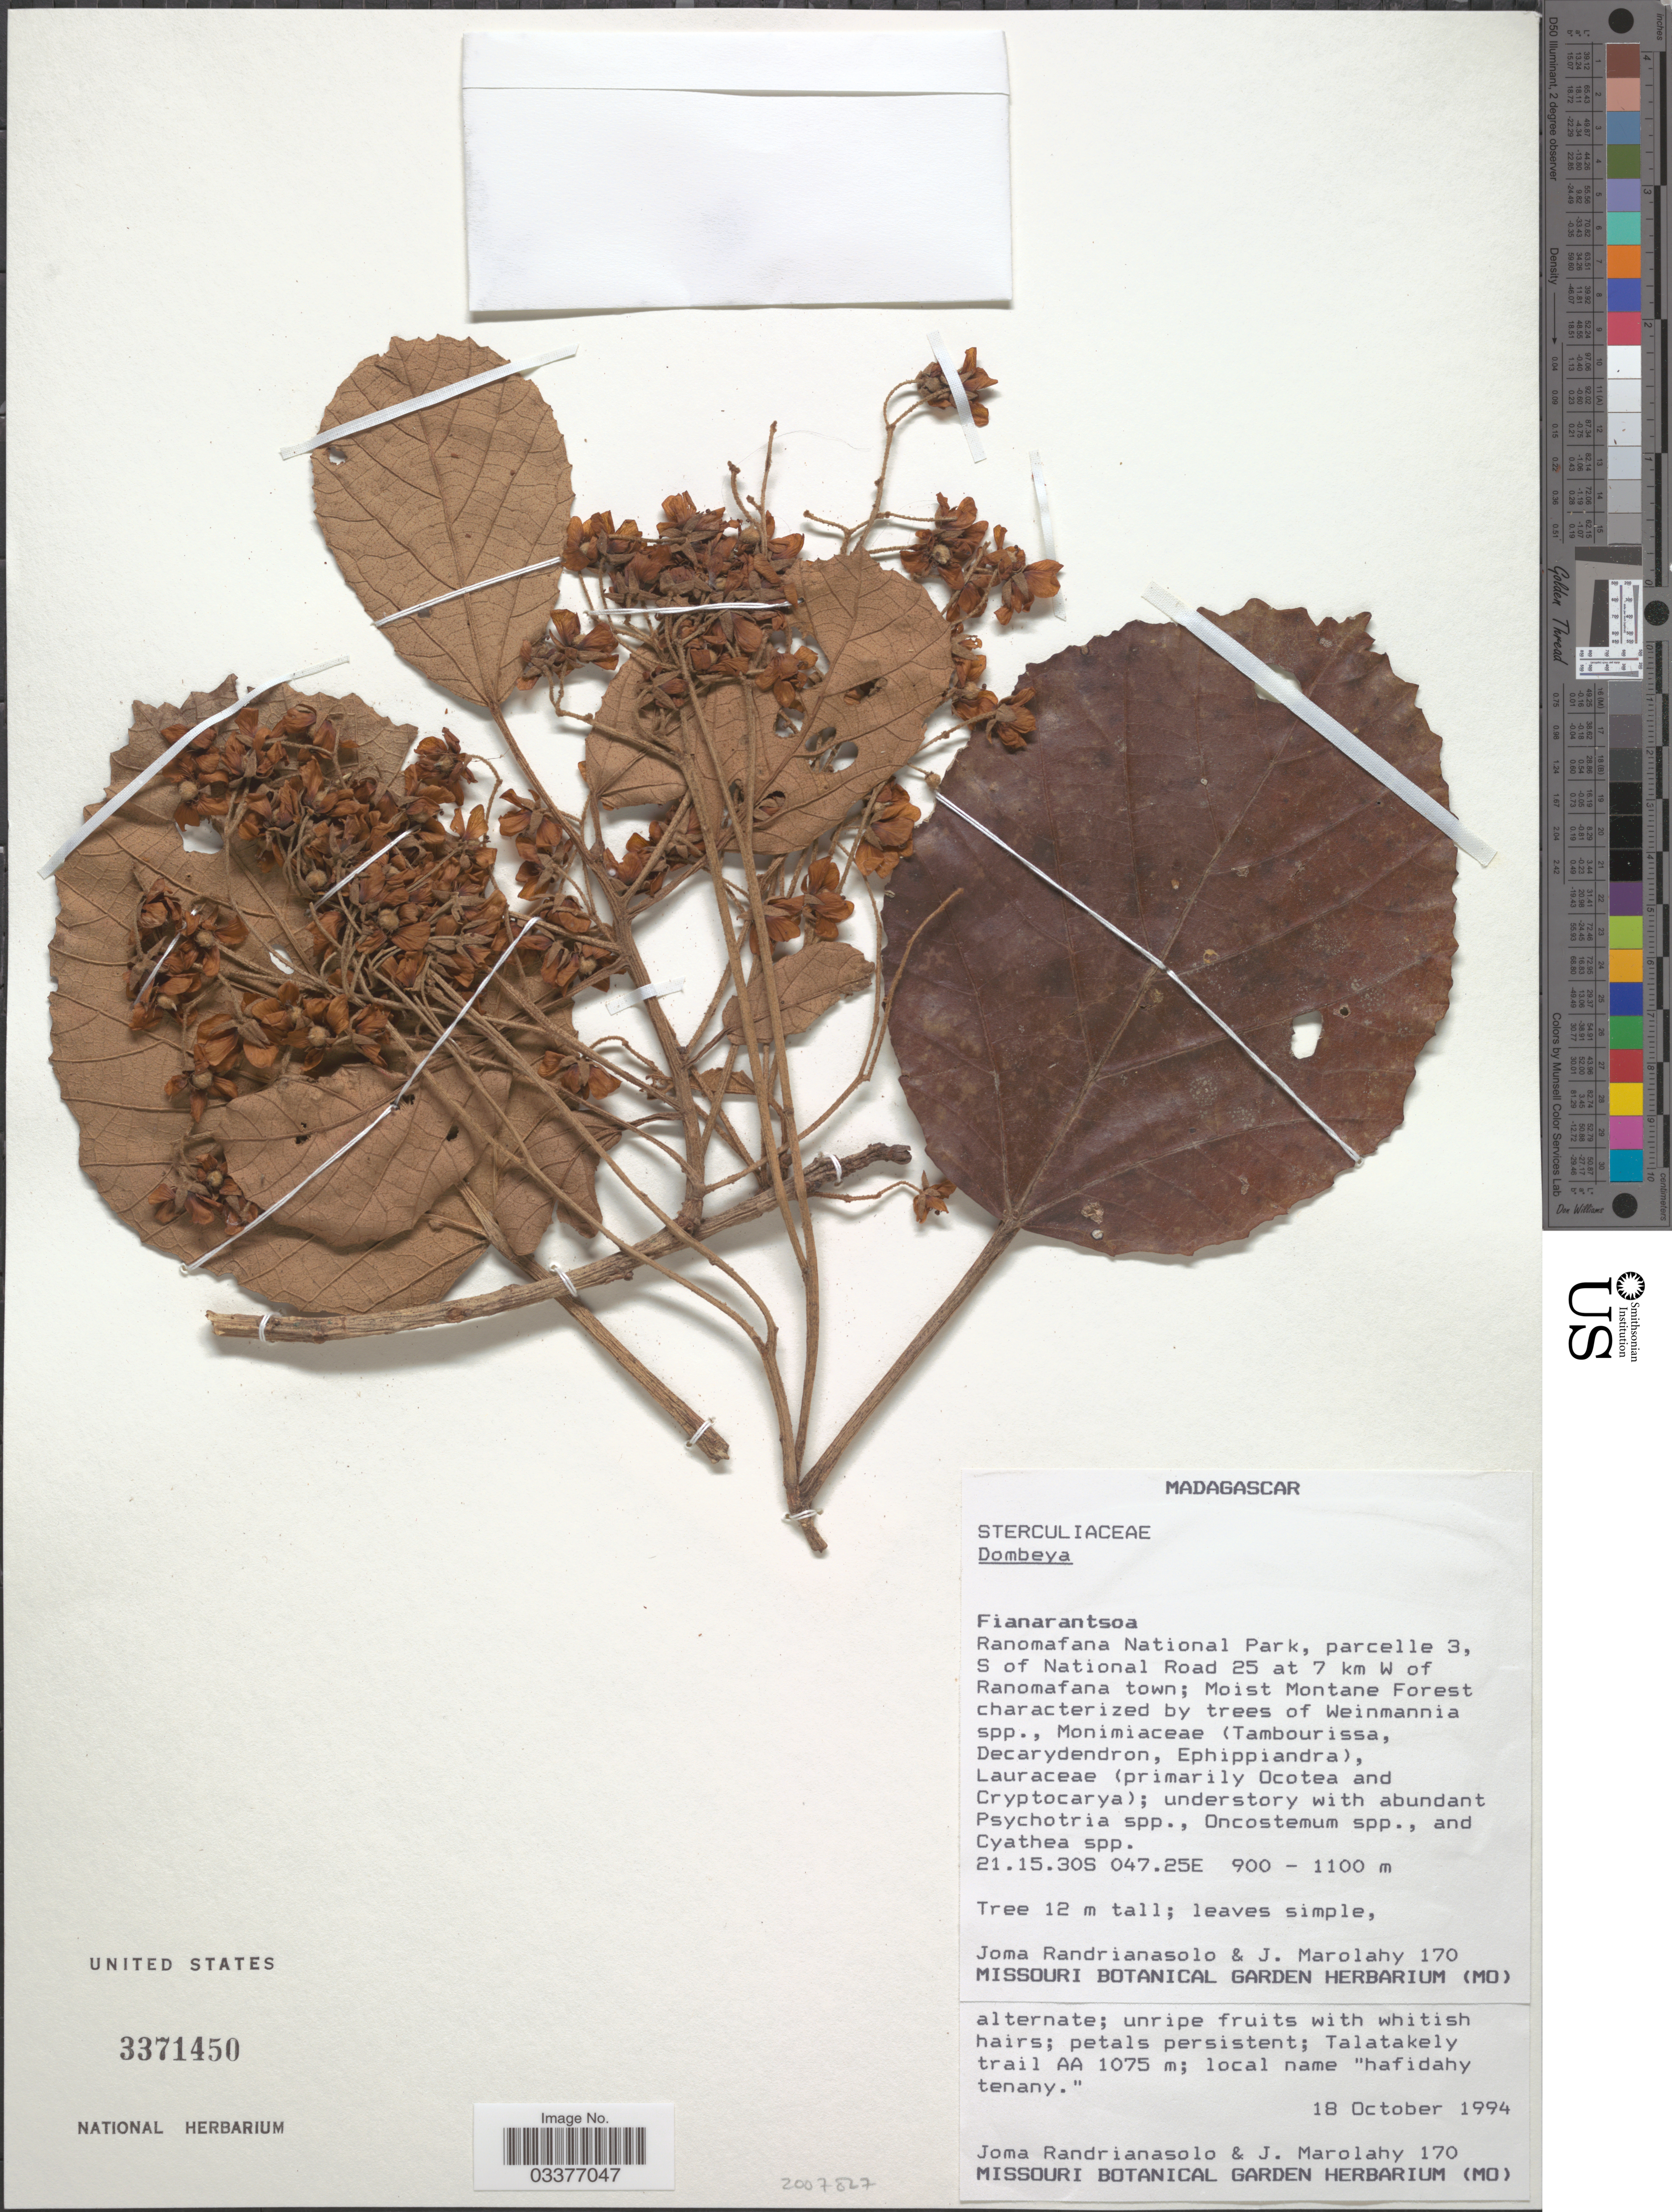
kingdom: Plantae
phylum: Tracheophyta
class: Magnoliopsida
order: Malvales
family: Malvaceae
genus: Dombeya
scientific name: Dombeya sp.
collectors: J. Randrianasolo & J. Marolahy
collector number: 170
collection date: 1994-10-18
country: Madagascar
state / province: Vatovavy Fitovinany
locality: Ranomafana National Park, parcelle 3, S of National Road 25 at 7 km W of Ranomafana town.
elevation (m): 900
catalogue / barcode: US 3371450